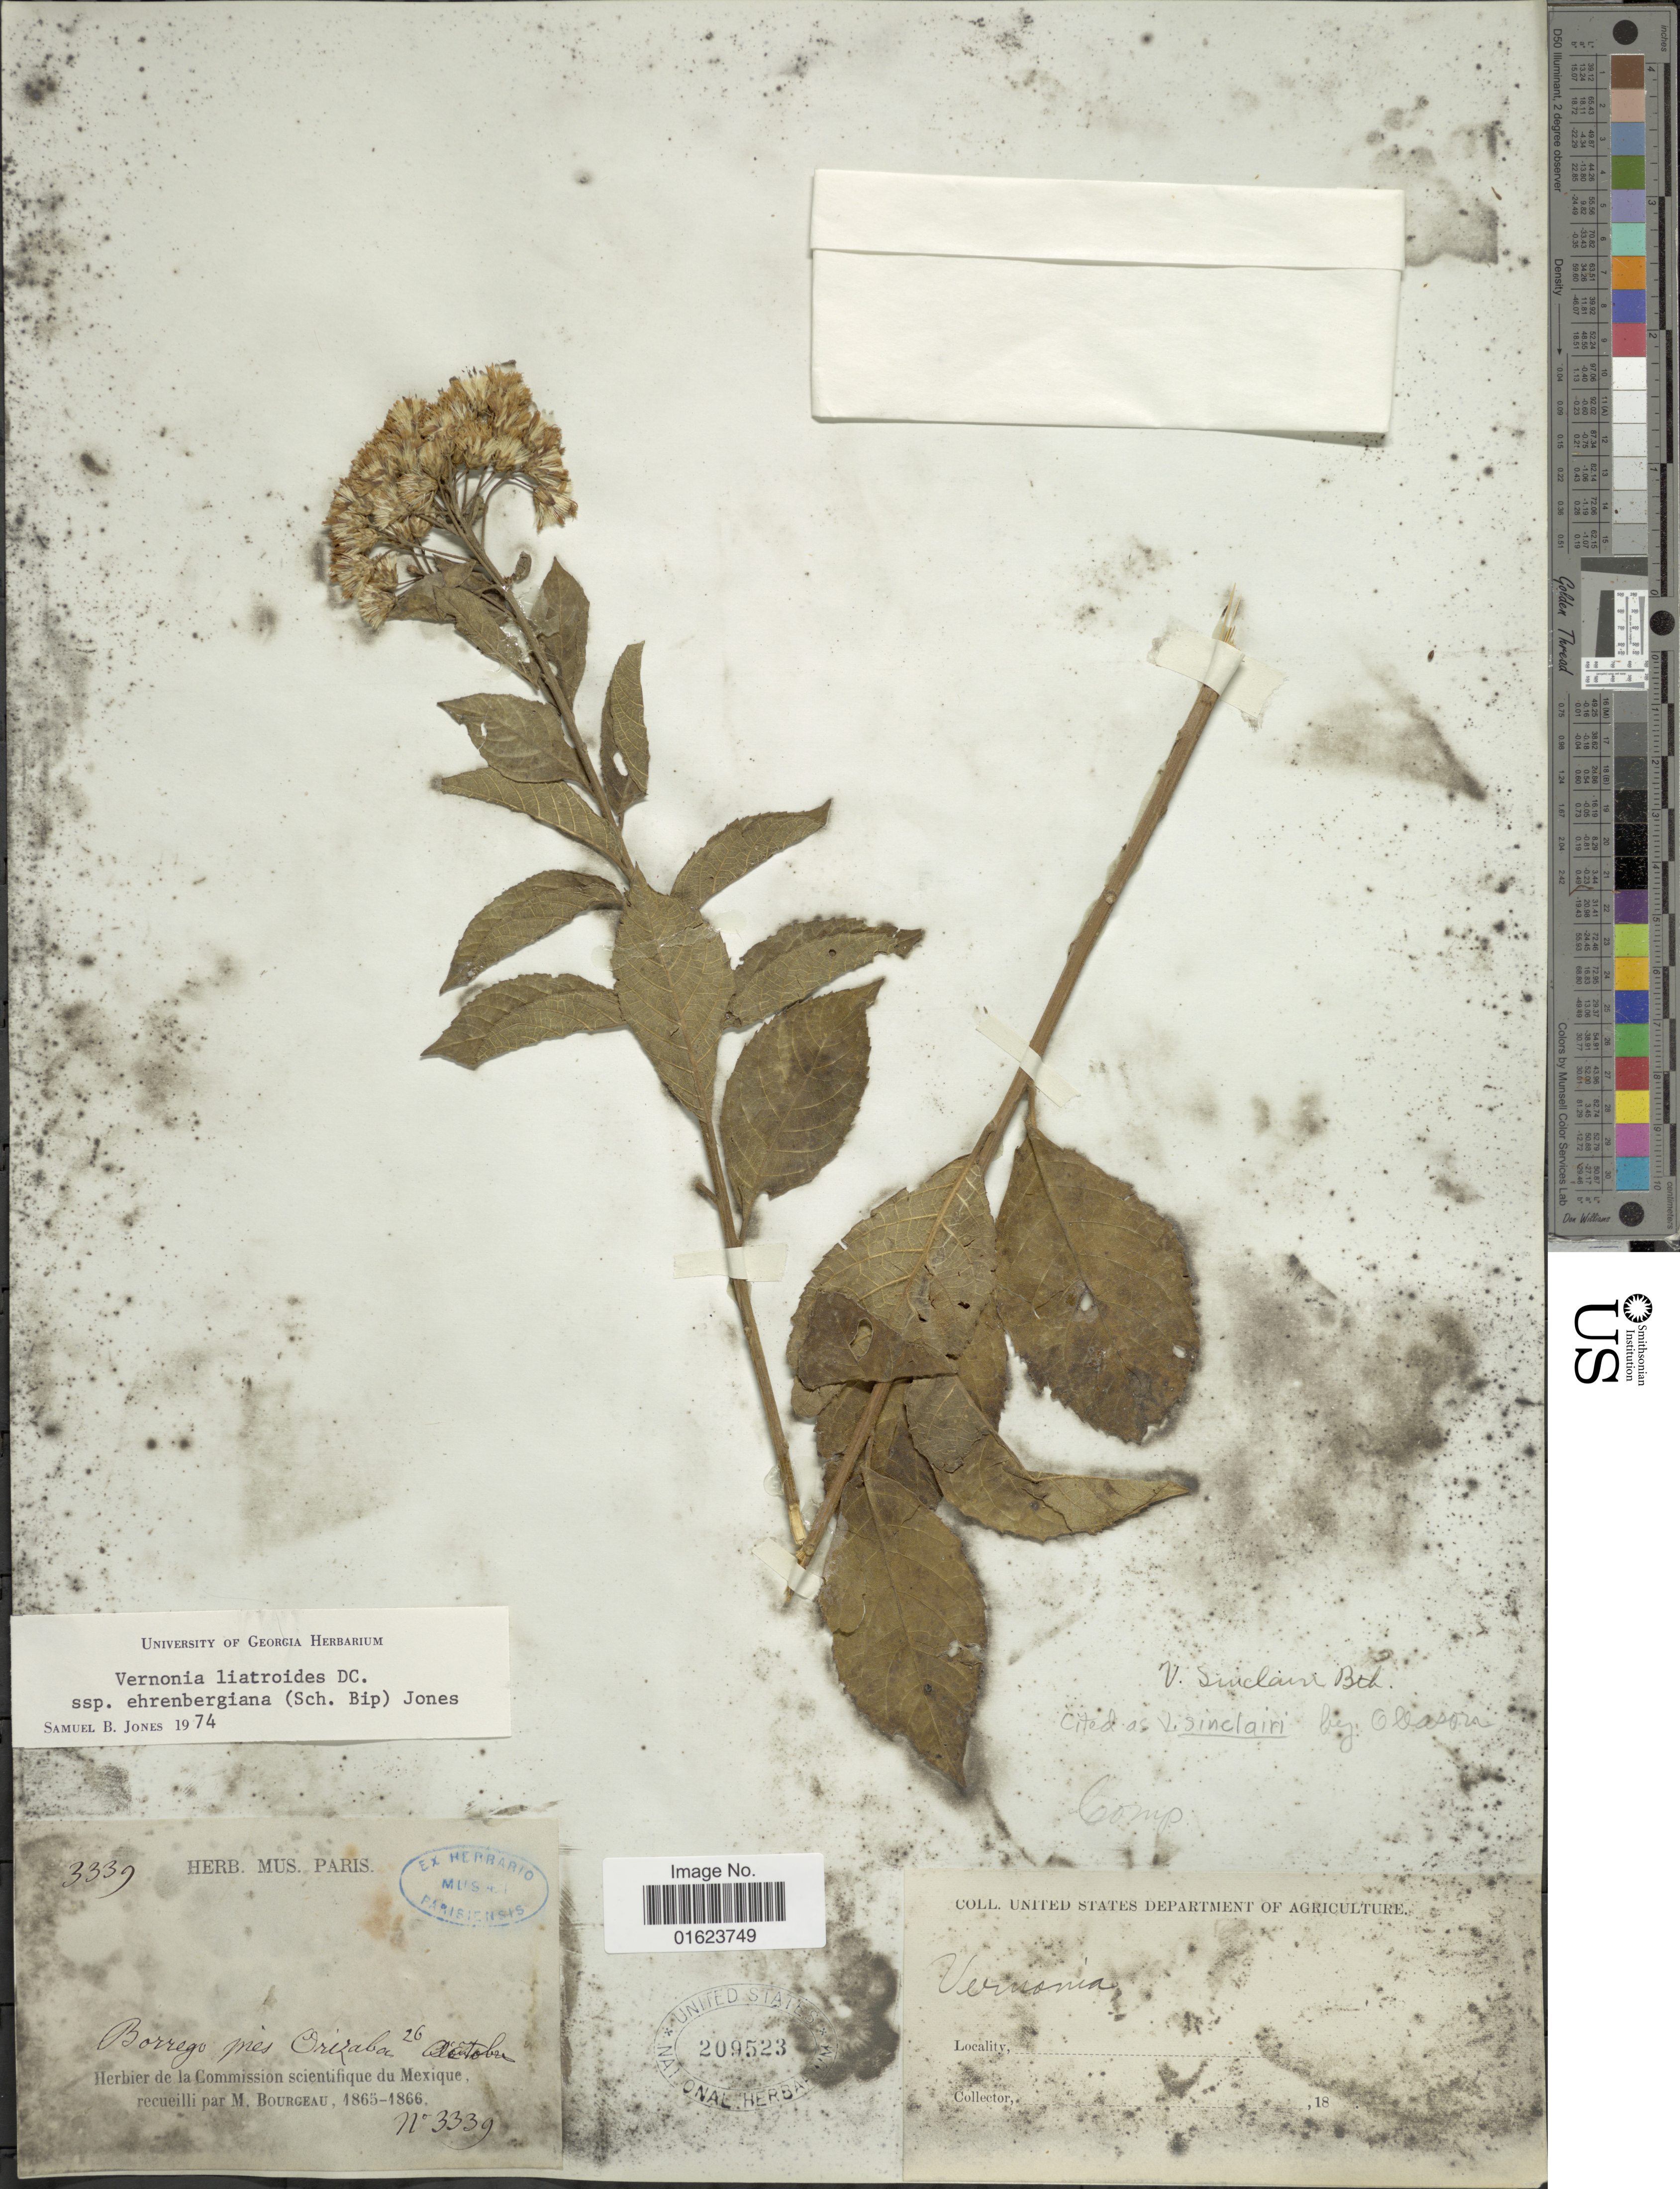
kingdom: Plantae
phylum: Tracheophyta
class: Magnoliopsida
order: Asterales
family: Asteraceae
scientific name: Vickianthus liatroides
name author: (DC.) H. Rob.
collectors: M. Bourgeau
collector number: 3339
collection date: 1865-10-26/1866-10-26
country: Mexico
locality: Borrego pres Orizaba,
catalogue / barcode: US 209523